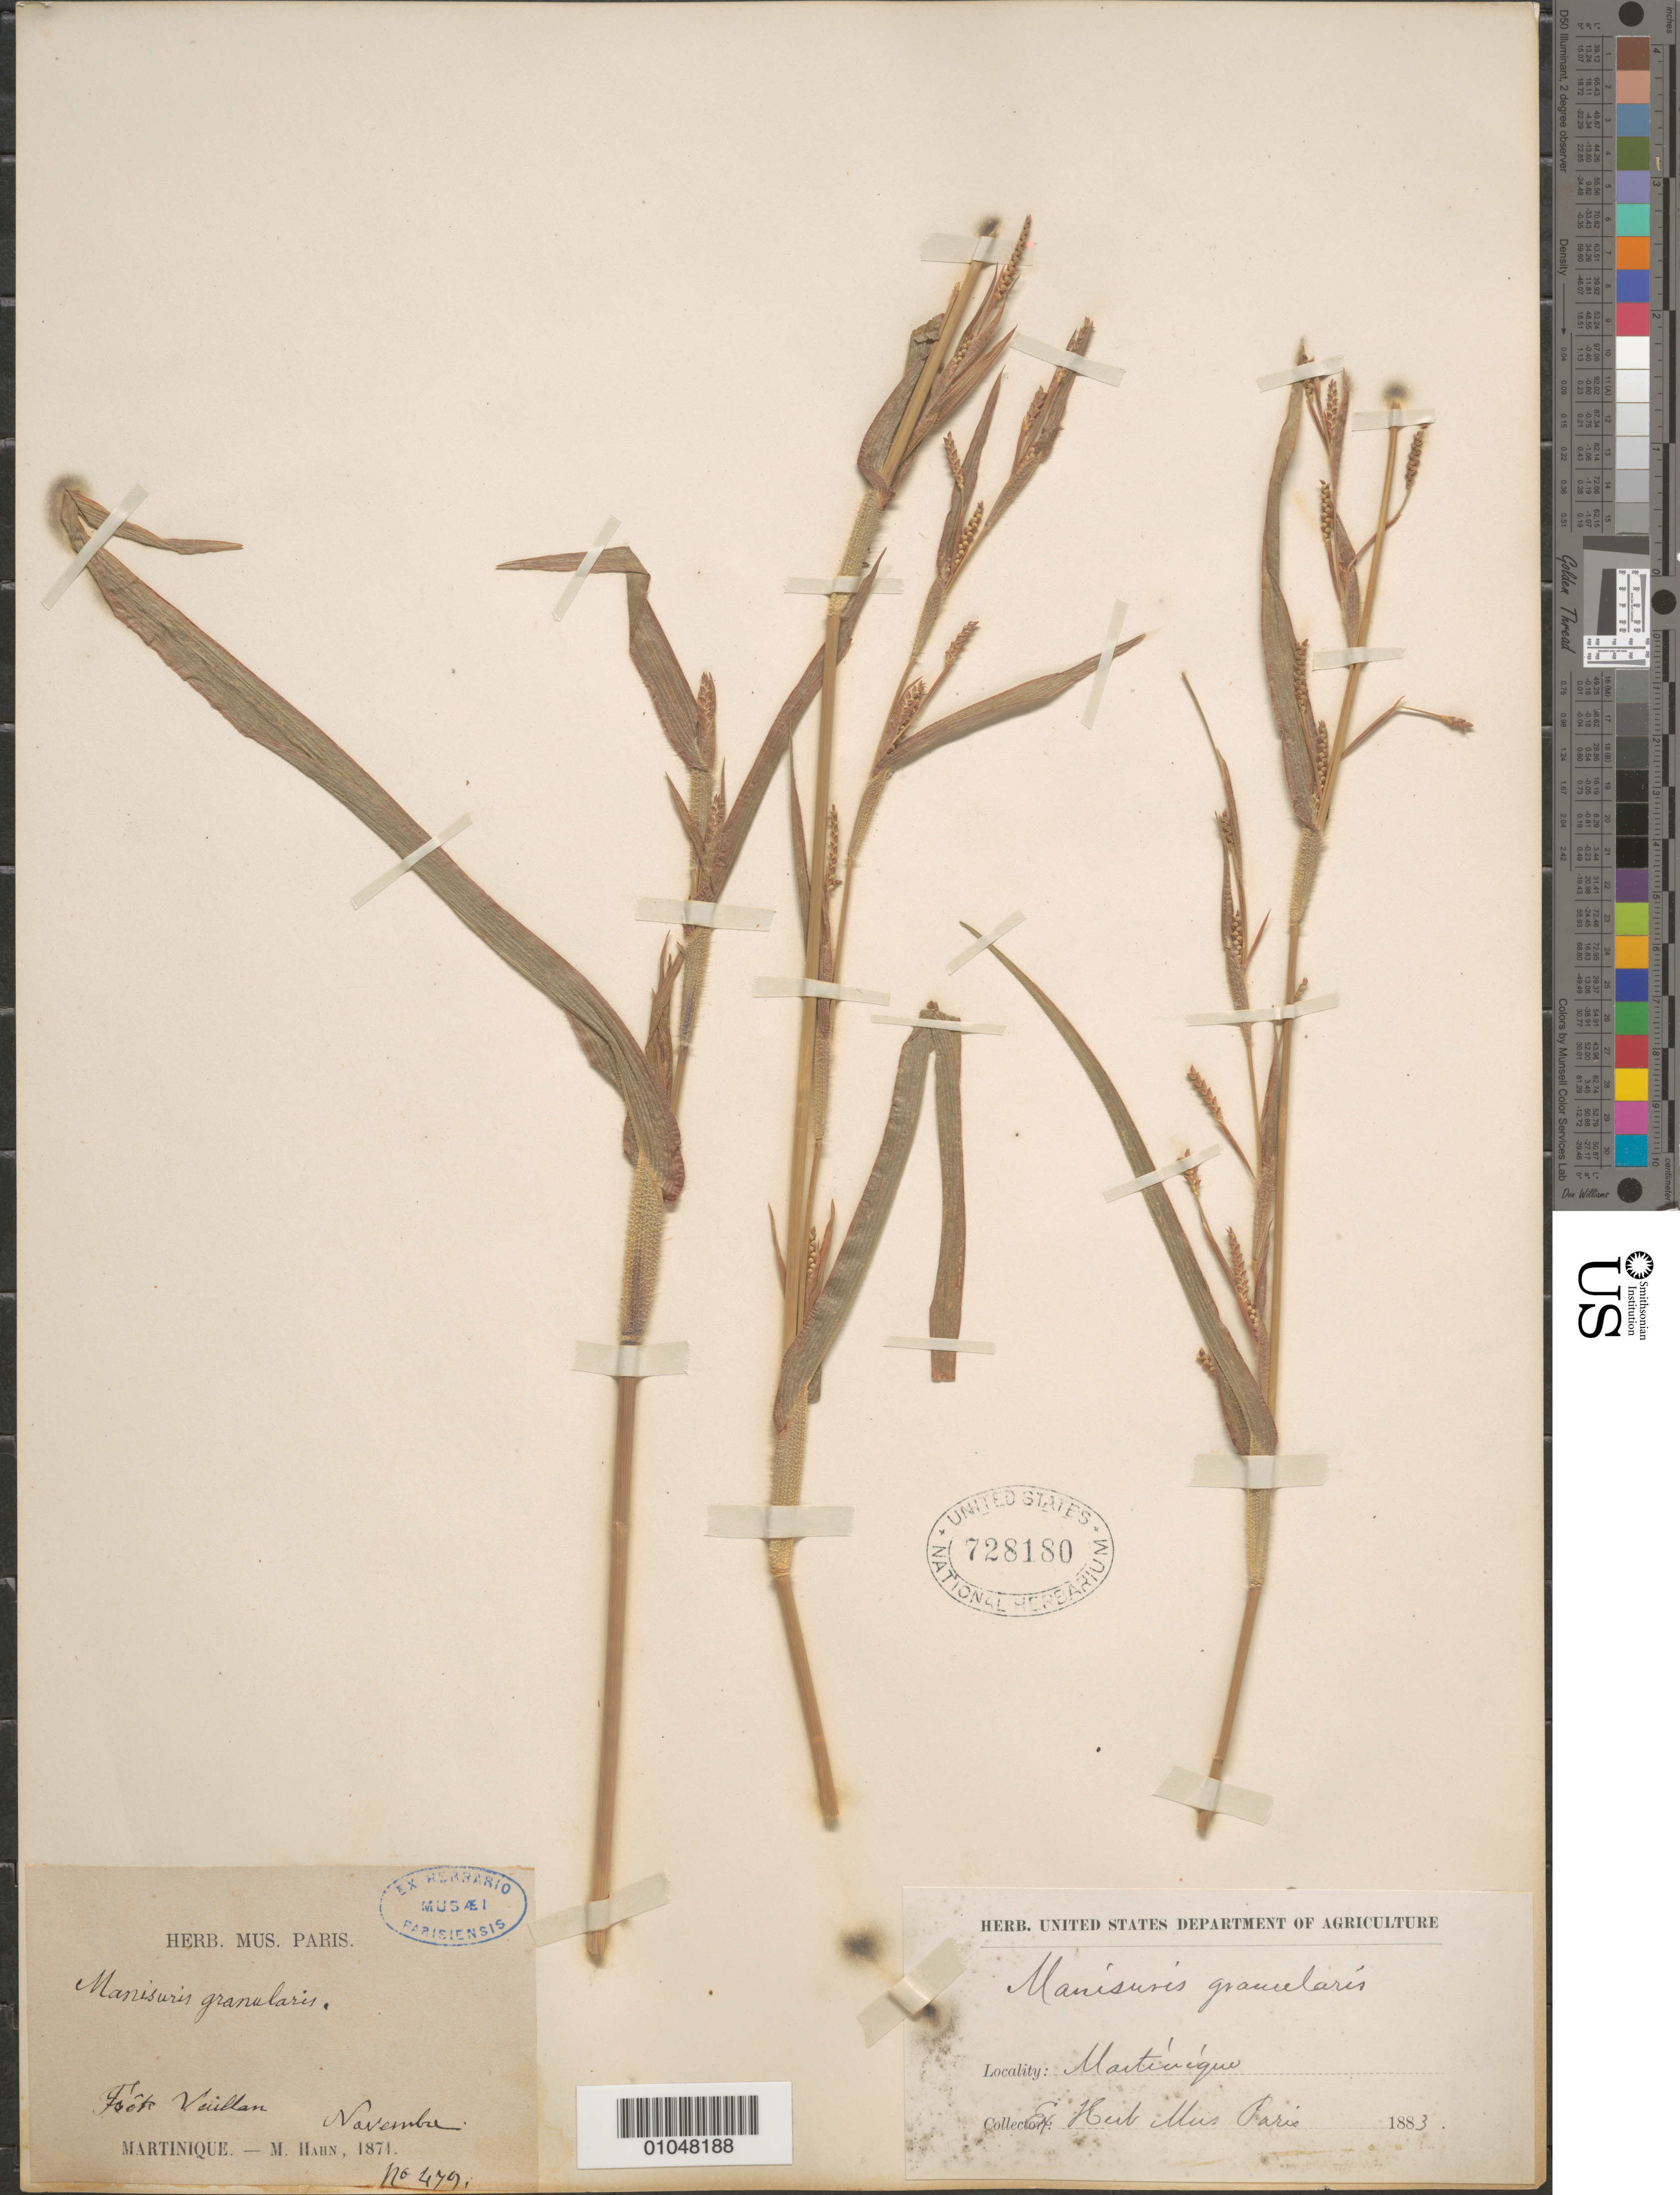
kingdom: Plantae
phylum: Tracheophyta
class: Liliopsida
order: Poales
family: Poaceae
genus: Hackelochloa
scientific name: Hackelochloa granularis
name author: (L.) Kuntze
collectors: M. Hahn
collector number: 479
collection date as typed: Nov 1871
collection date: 1871-11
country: Martinique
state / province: Saint-Pierre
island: Martinique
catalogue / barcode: US 728180